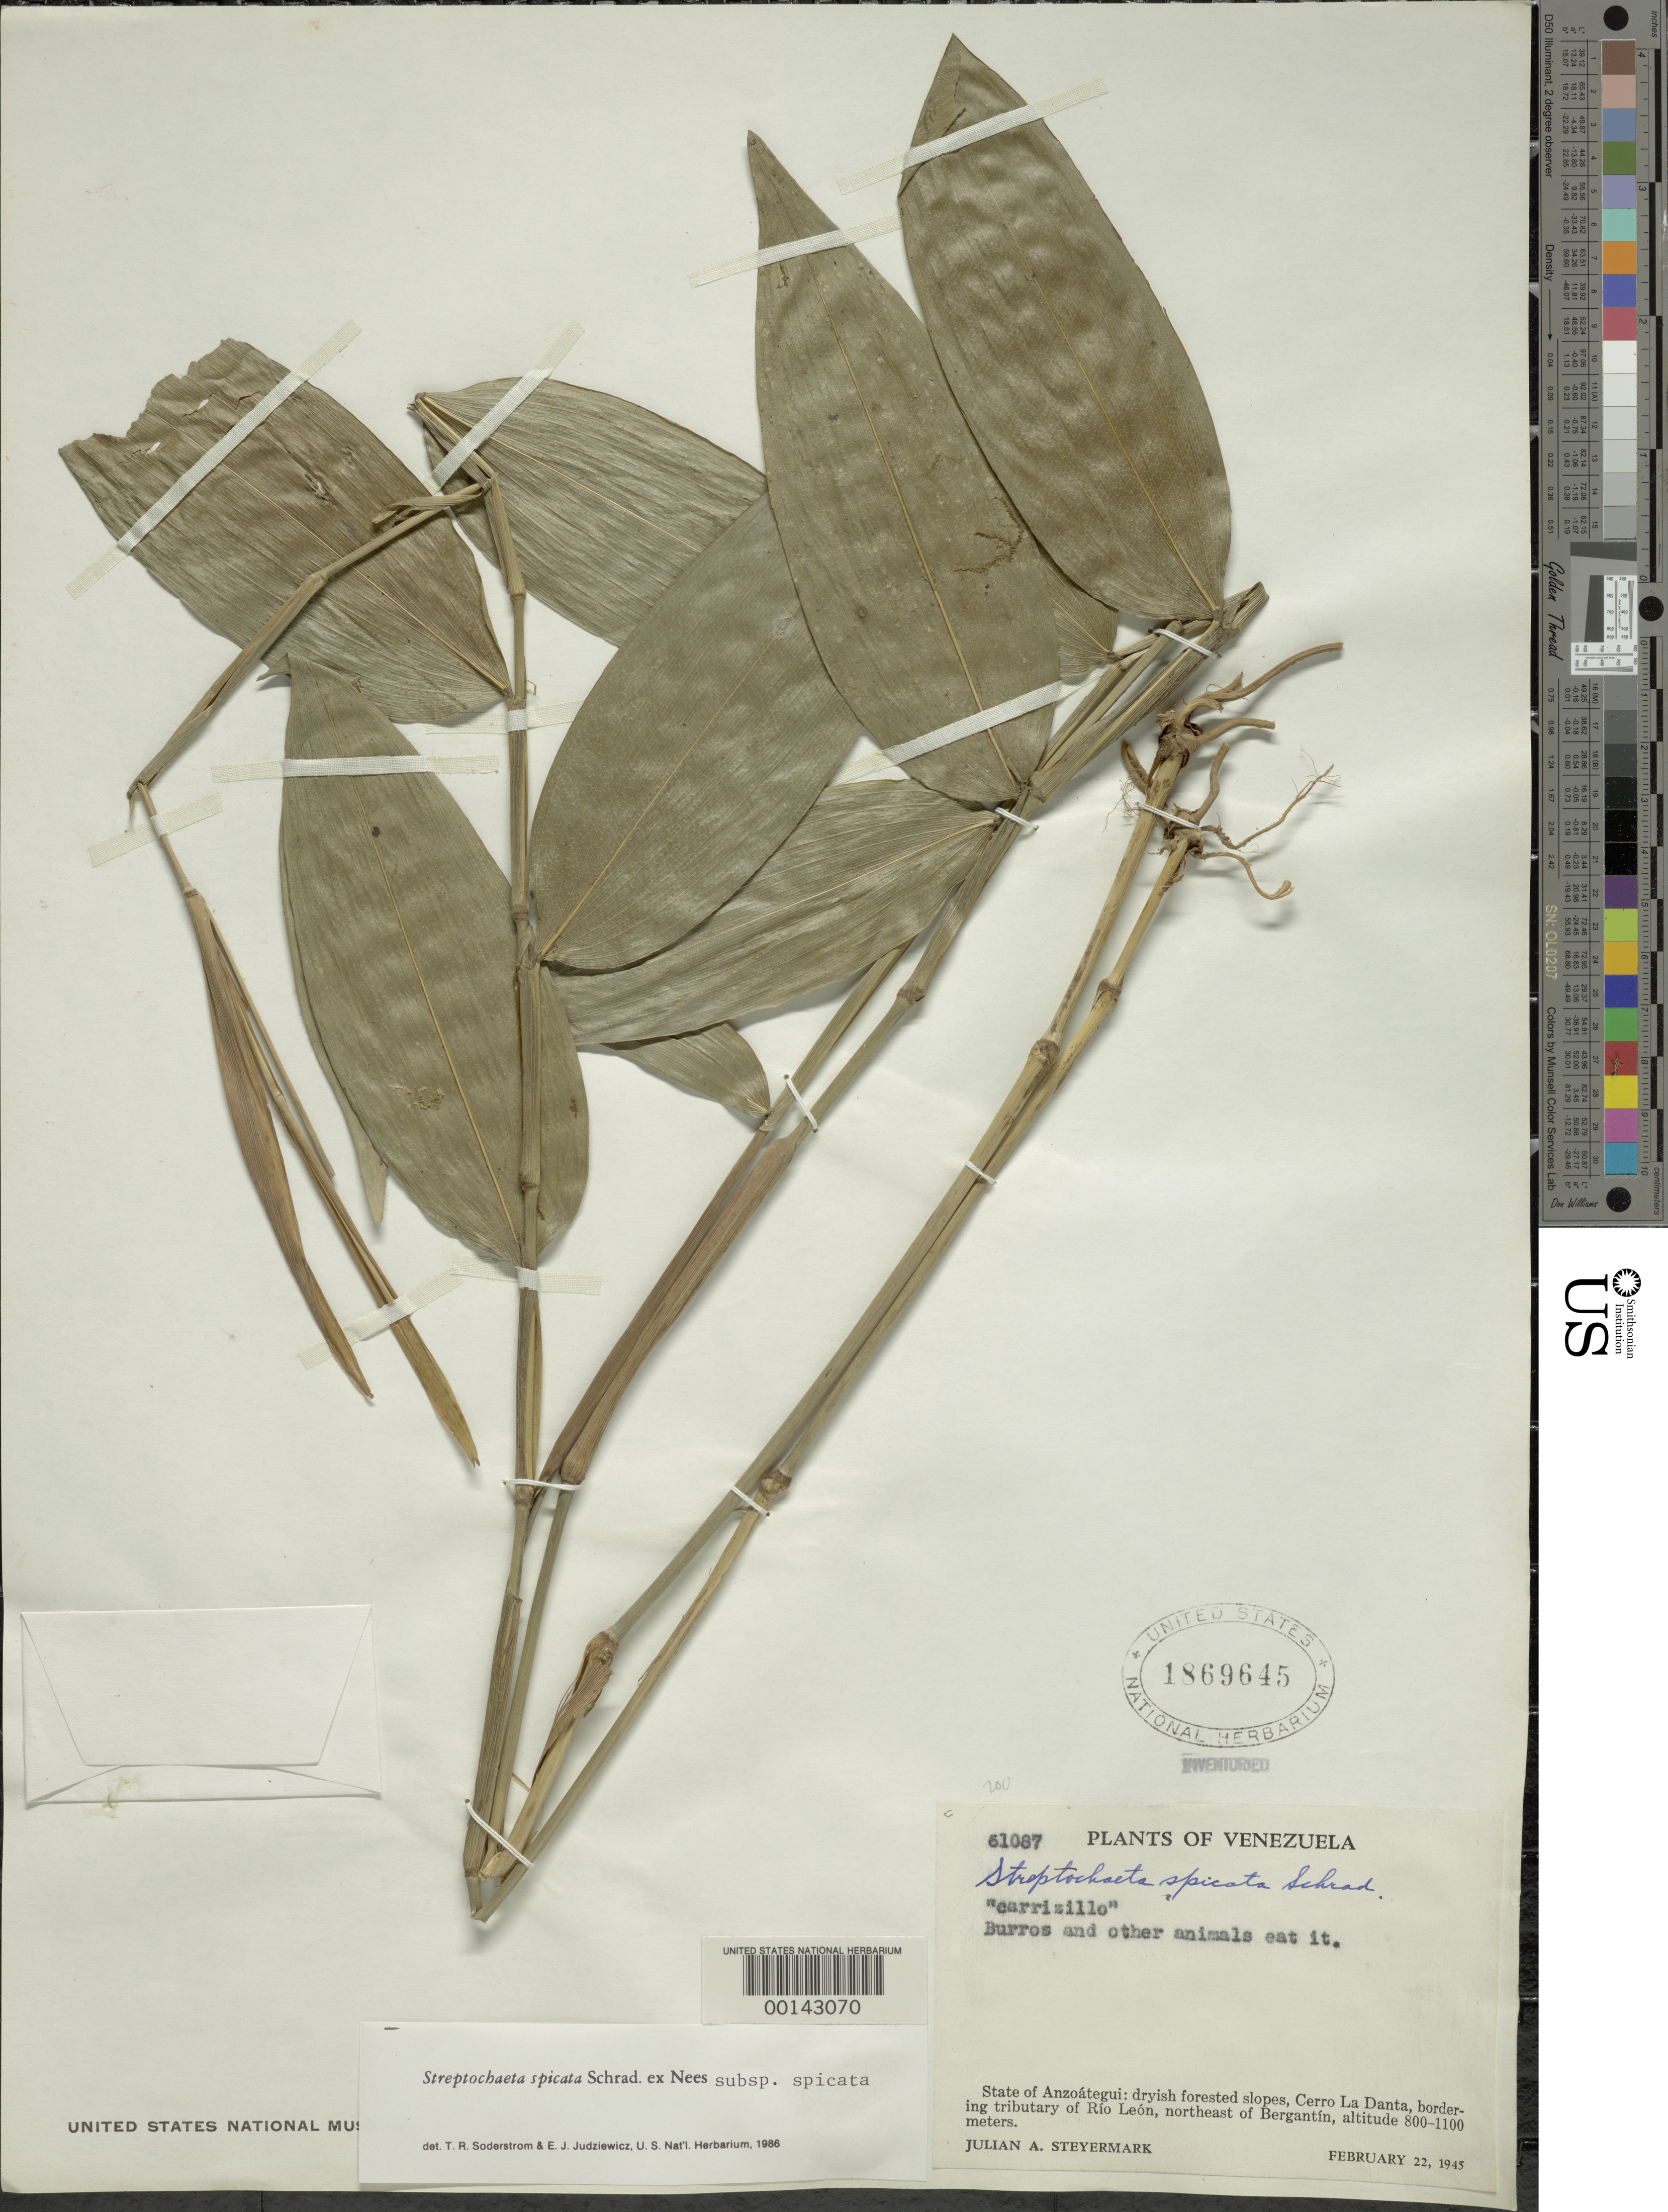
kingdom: Plantae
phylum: Tracheophyta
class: Liliopsida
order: Poales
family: Poaceae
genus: Streptochaeta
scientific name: Streptochaeta spicata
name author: Schrad. ex Nees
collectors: J. Steyermark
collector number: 61087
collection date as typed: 22 Feb 1945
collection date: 1945-02-22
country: Venezuela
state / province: Anzoategui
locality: Cerro la danta, rio leon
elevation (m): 800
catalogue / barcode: US 1869645